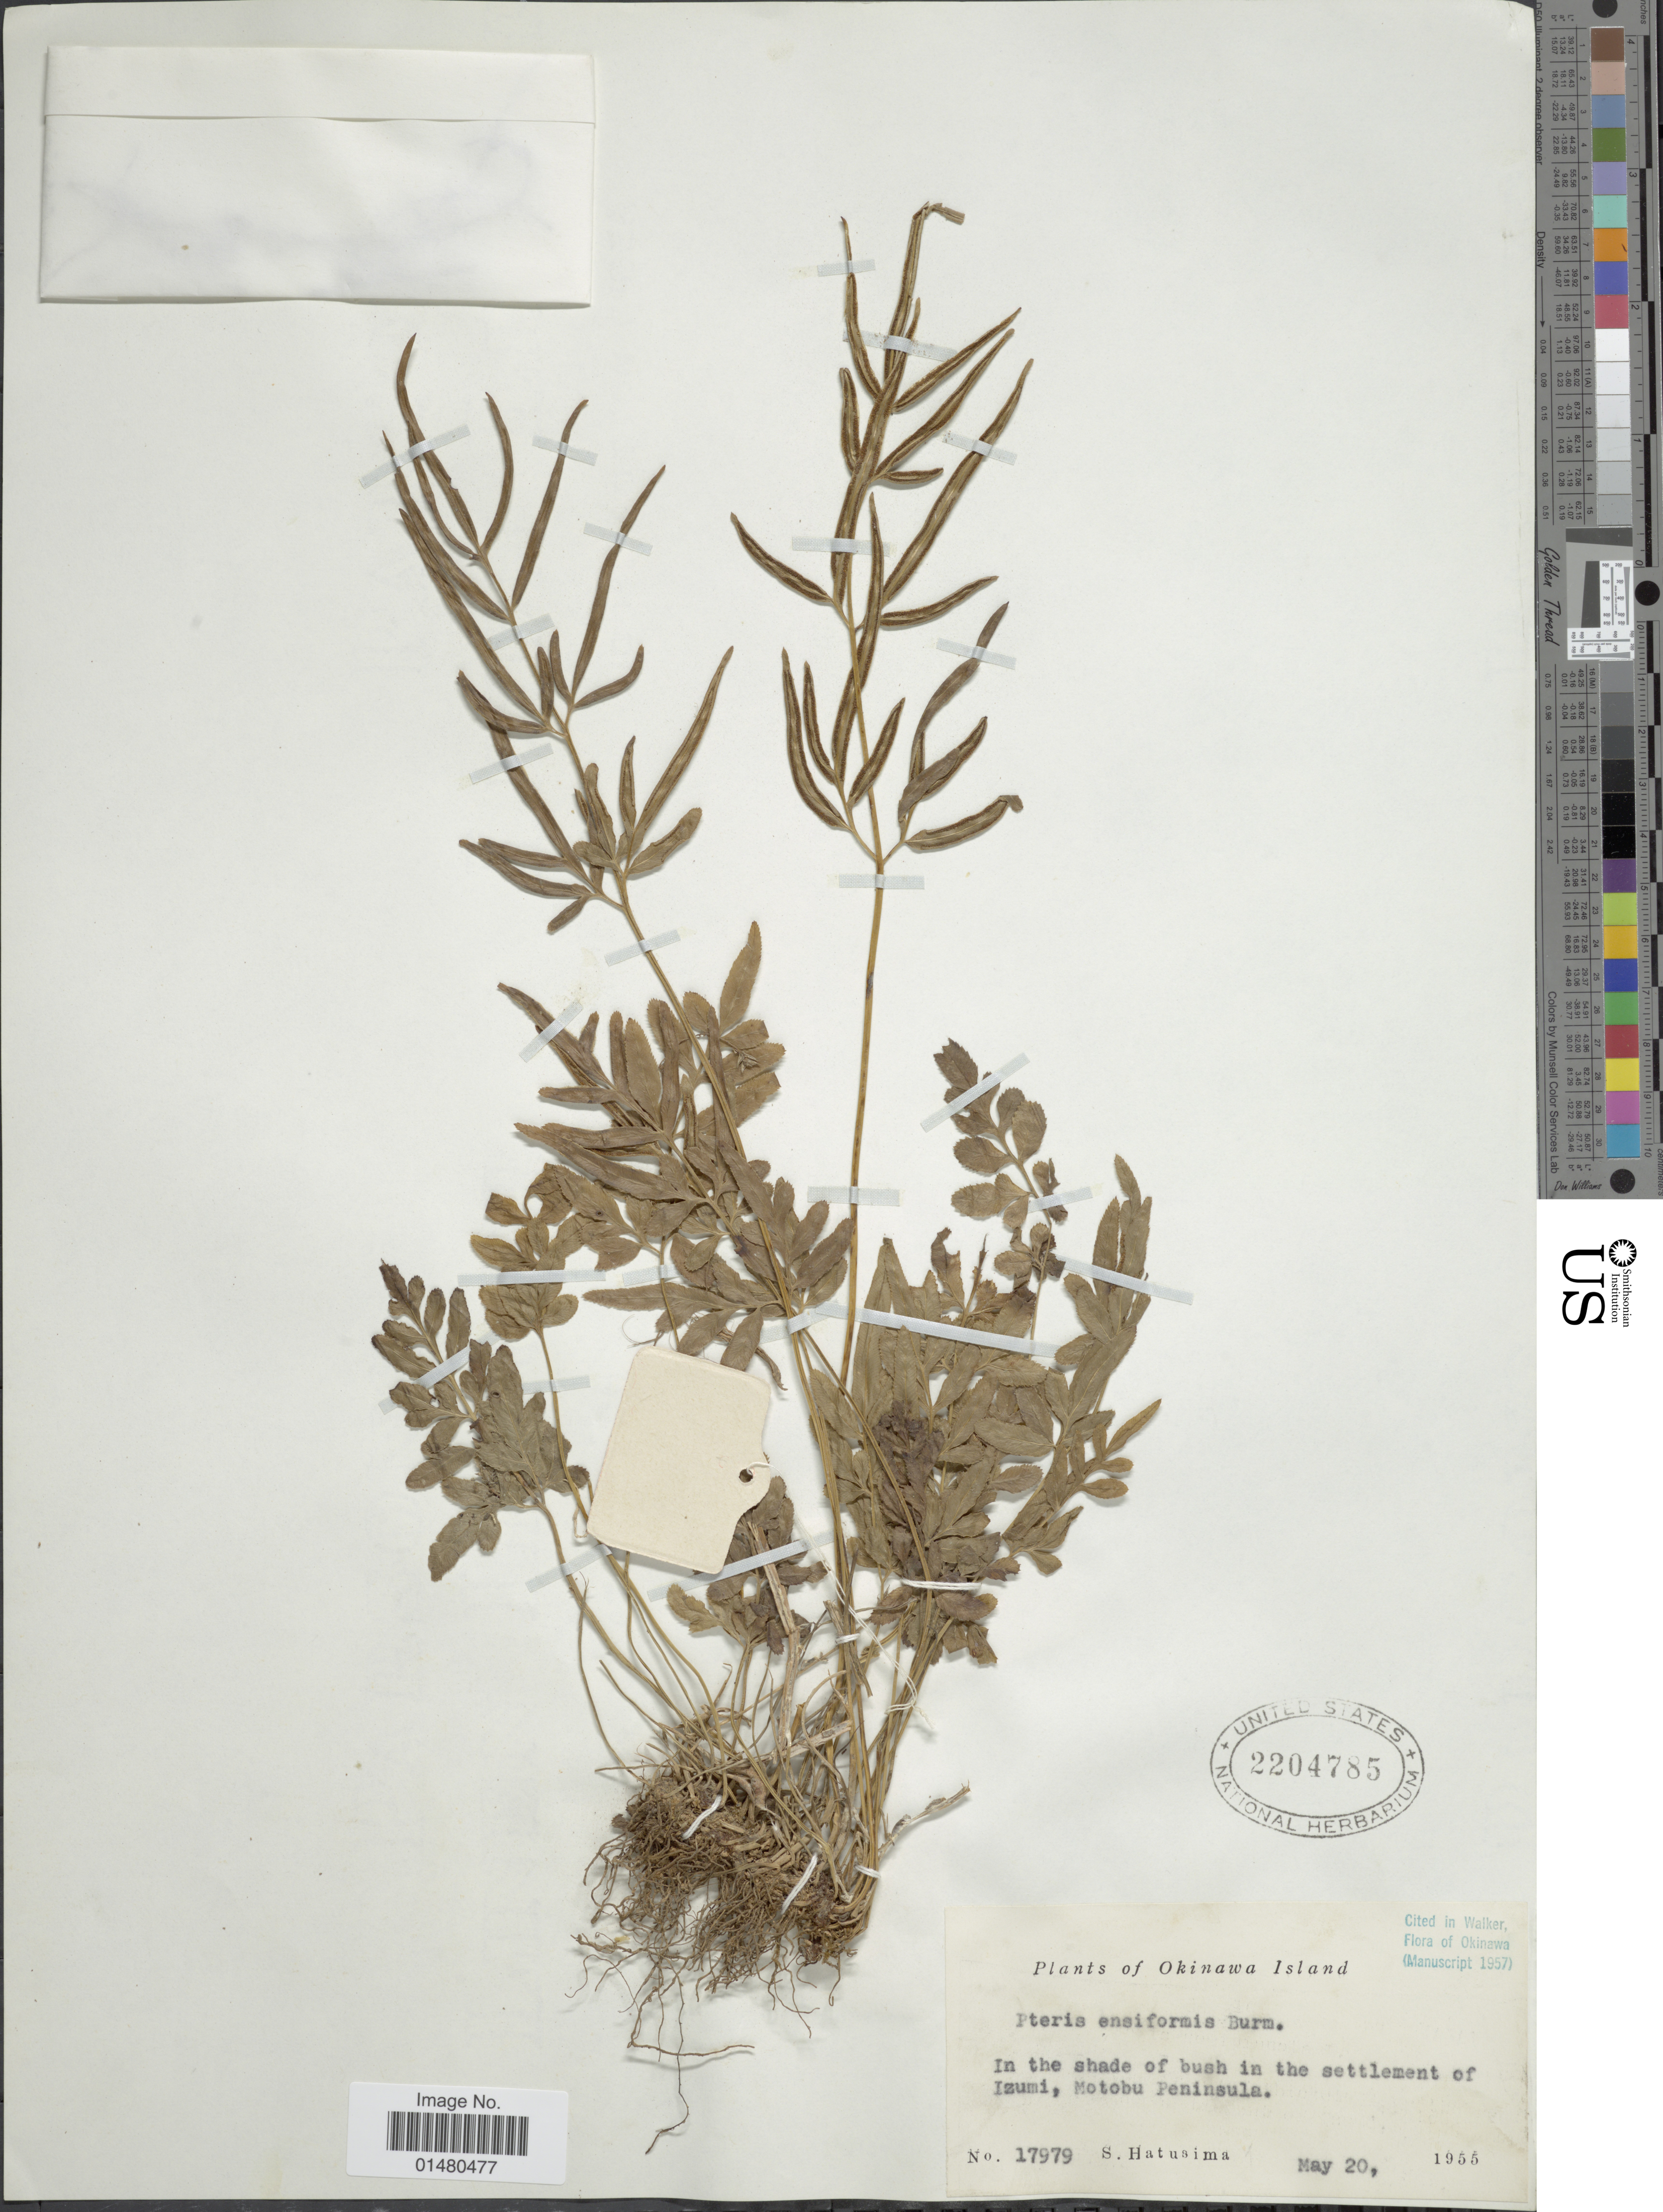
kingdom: Plantae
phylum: Tracheophyta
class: Polypodiopsida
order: Polypodiales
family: Pteridaceae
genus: Pteris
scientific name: Pteris ensiformis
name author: Burm. f.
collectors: S. Hatusima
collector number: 17979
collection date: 1955-05-20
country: Japan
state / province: Okinawa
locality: Okinawa Island, In the shade of bush in the settlement of Izumi, Motobu Peninsula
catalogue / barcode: US 2204785